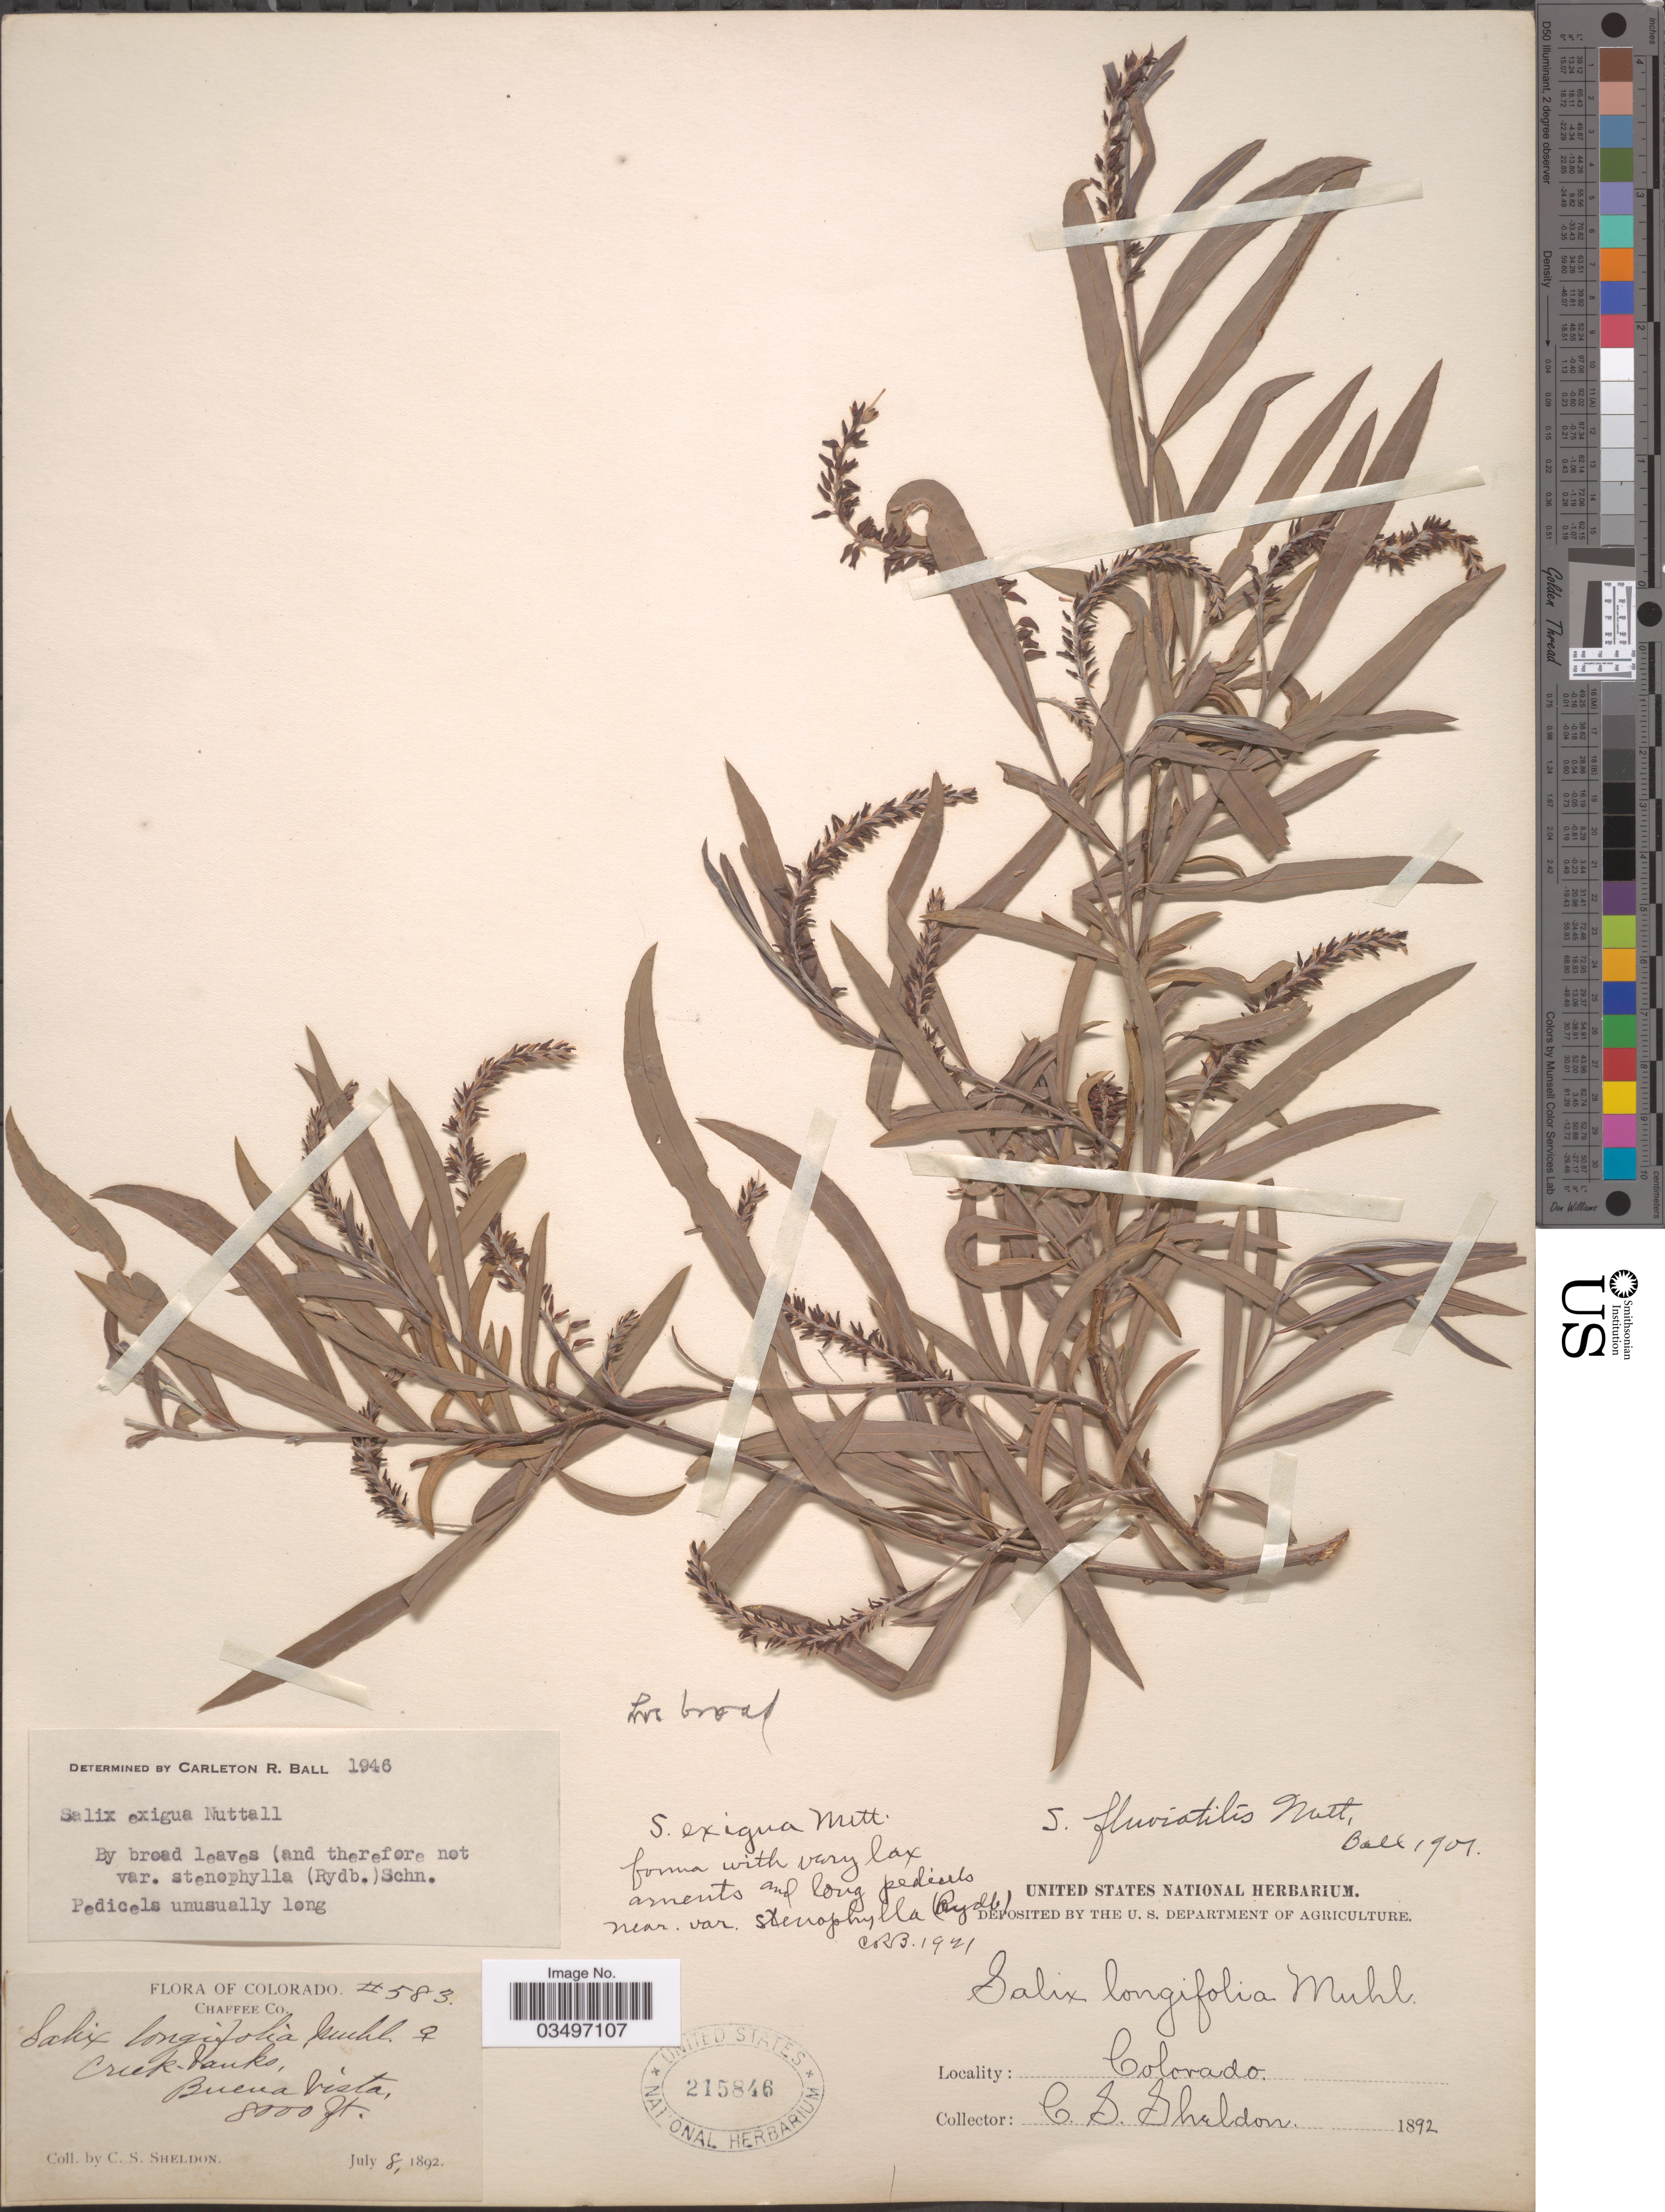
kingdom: Plantae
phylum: Tracheophyta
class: Magnoliopsida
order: Malpighiales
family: Salicaceae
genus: Salix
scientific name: Salix exigua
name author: Nutt.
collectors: C. S. Sheldon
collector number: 583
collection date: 1892-07-08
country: United States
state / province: Colorado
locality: Chaffee Co. Buena Vista.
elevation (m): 2438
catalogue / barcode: US 215846